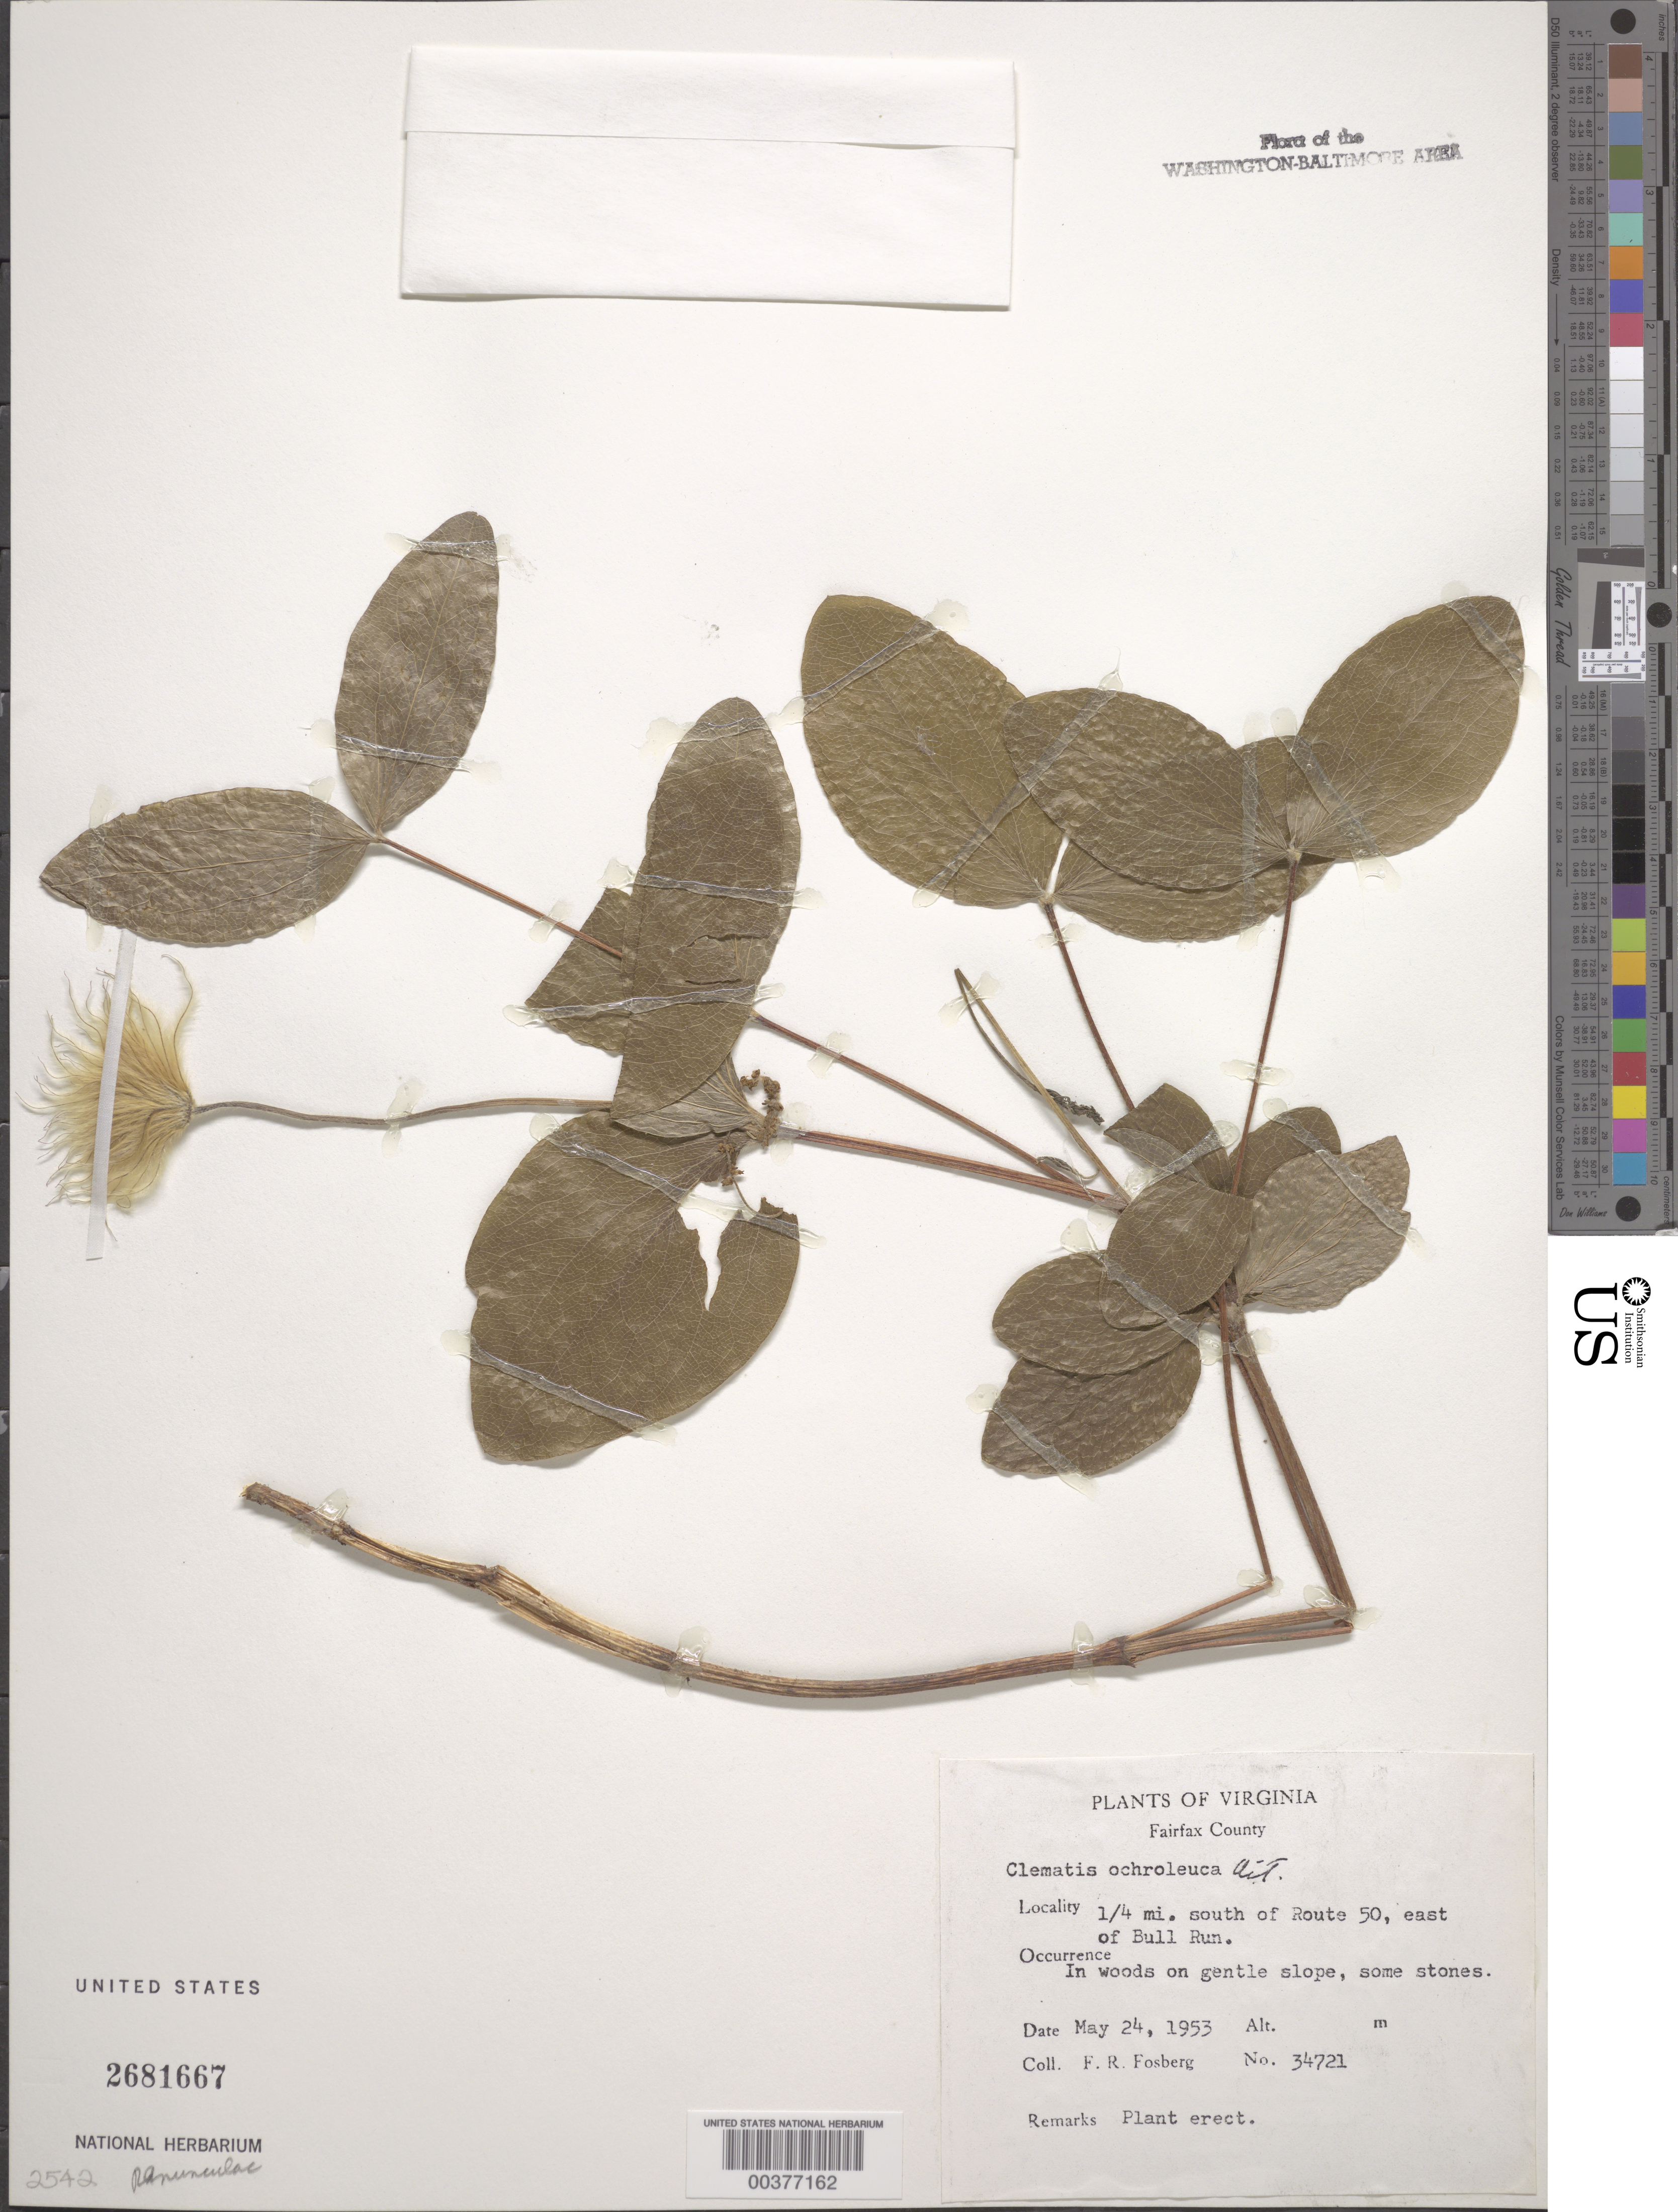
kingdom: Plantae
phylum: Tracheophyta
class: Magnoliopsida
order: Ranunculales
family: Ranunculaceae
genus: Clematis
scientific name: Clematis ochroleuca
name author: Aiton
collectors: F. R. Fosberg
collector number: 34721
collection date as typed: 24 May 1953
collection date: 1953-05-24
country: United States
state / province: Virginia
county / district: Fairfax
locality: Bull Run, south of Route 50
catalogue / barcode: US 2681667